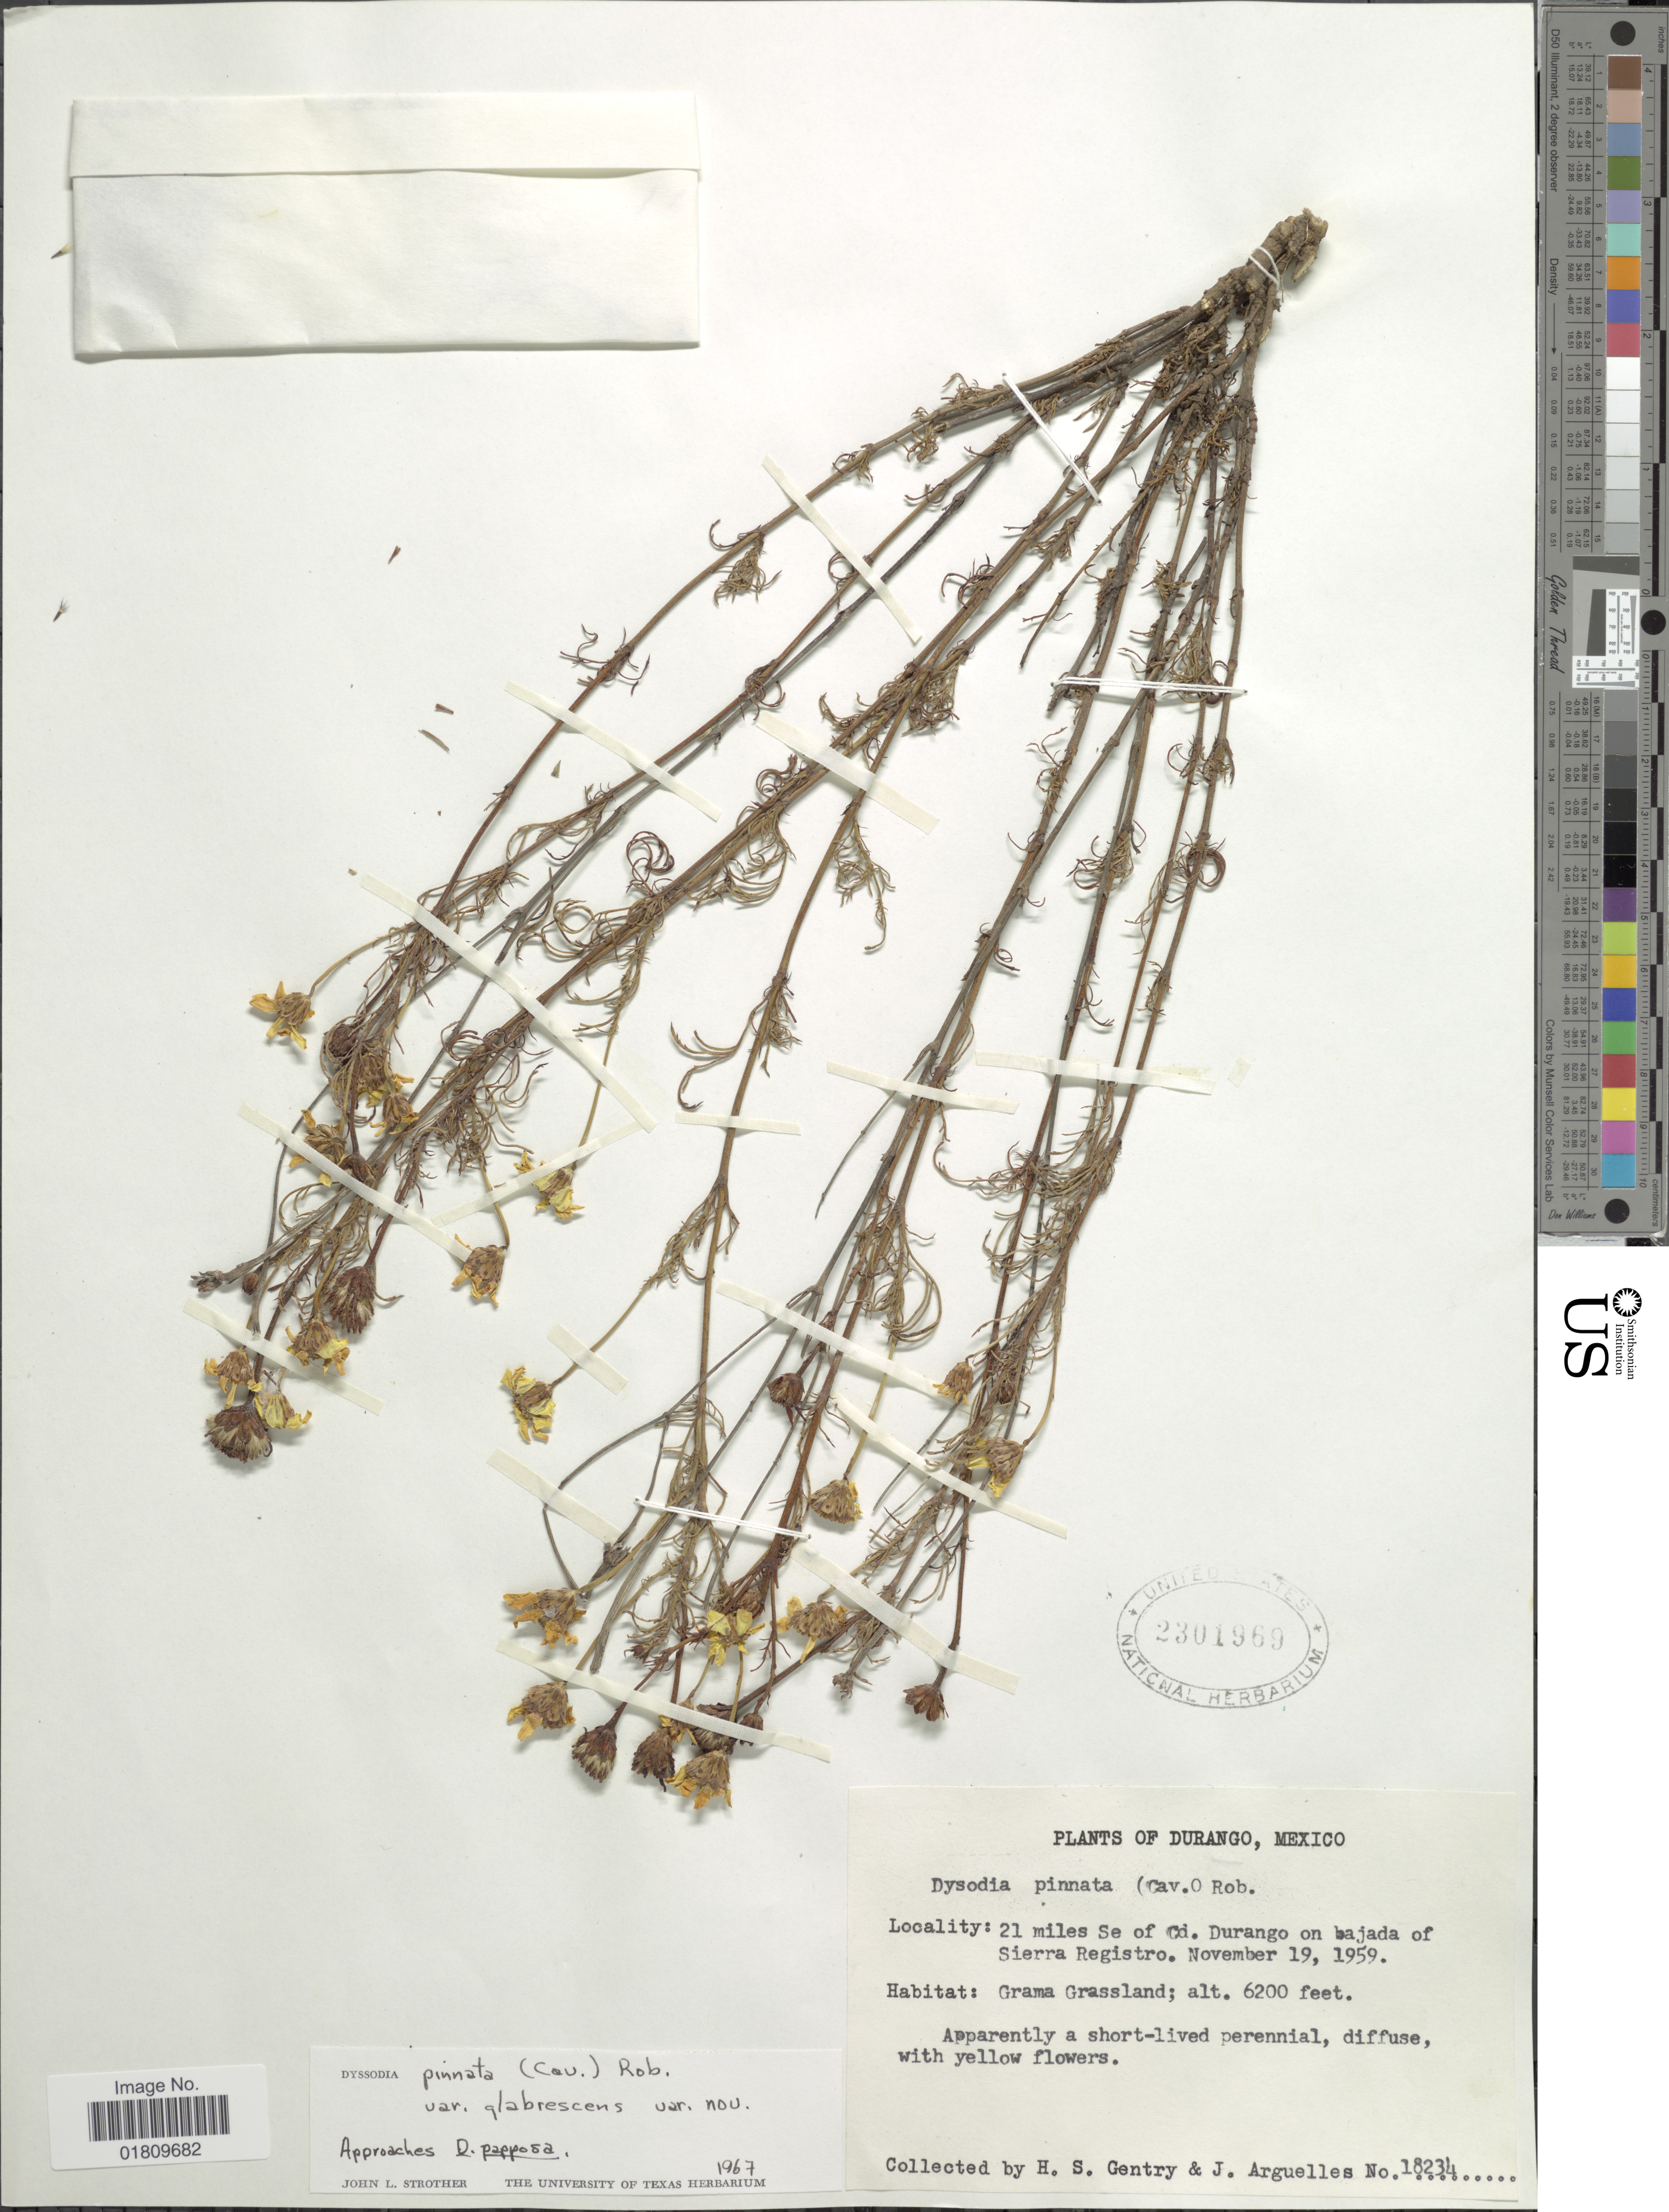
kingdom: Plantae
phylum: Tracheophyta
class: Magnoliopsida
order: Asterales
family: Asteraceae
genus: Dyssodia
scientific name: Dyssodia pinnata var. glabrescens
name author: Strother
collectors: H. S. Gentry & J. Arguelles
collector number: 18234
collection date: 1959-11-19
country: Mexico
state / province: Durango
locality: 21 miles Se of Cd. Durango on bajada of Sierra Registro, Grama Grassland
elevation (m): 1890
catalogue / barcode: US 2301969